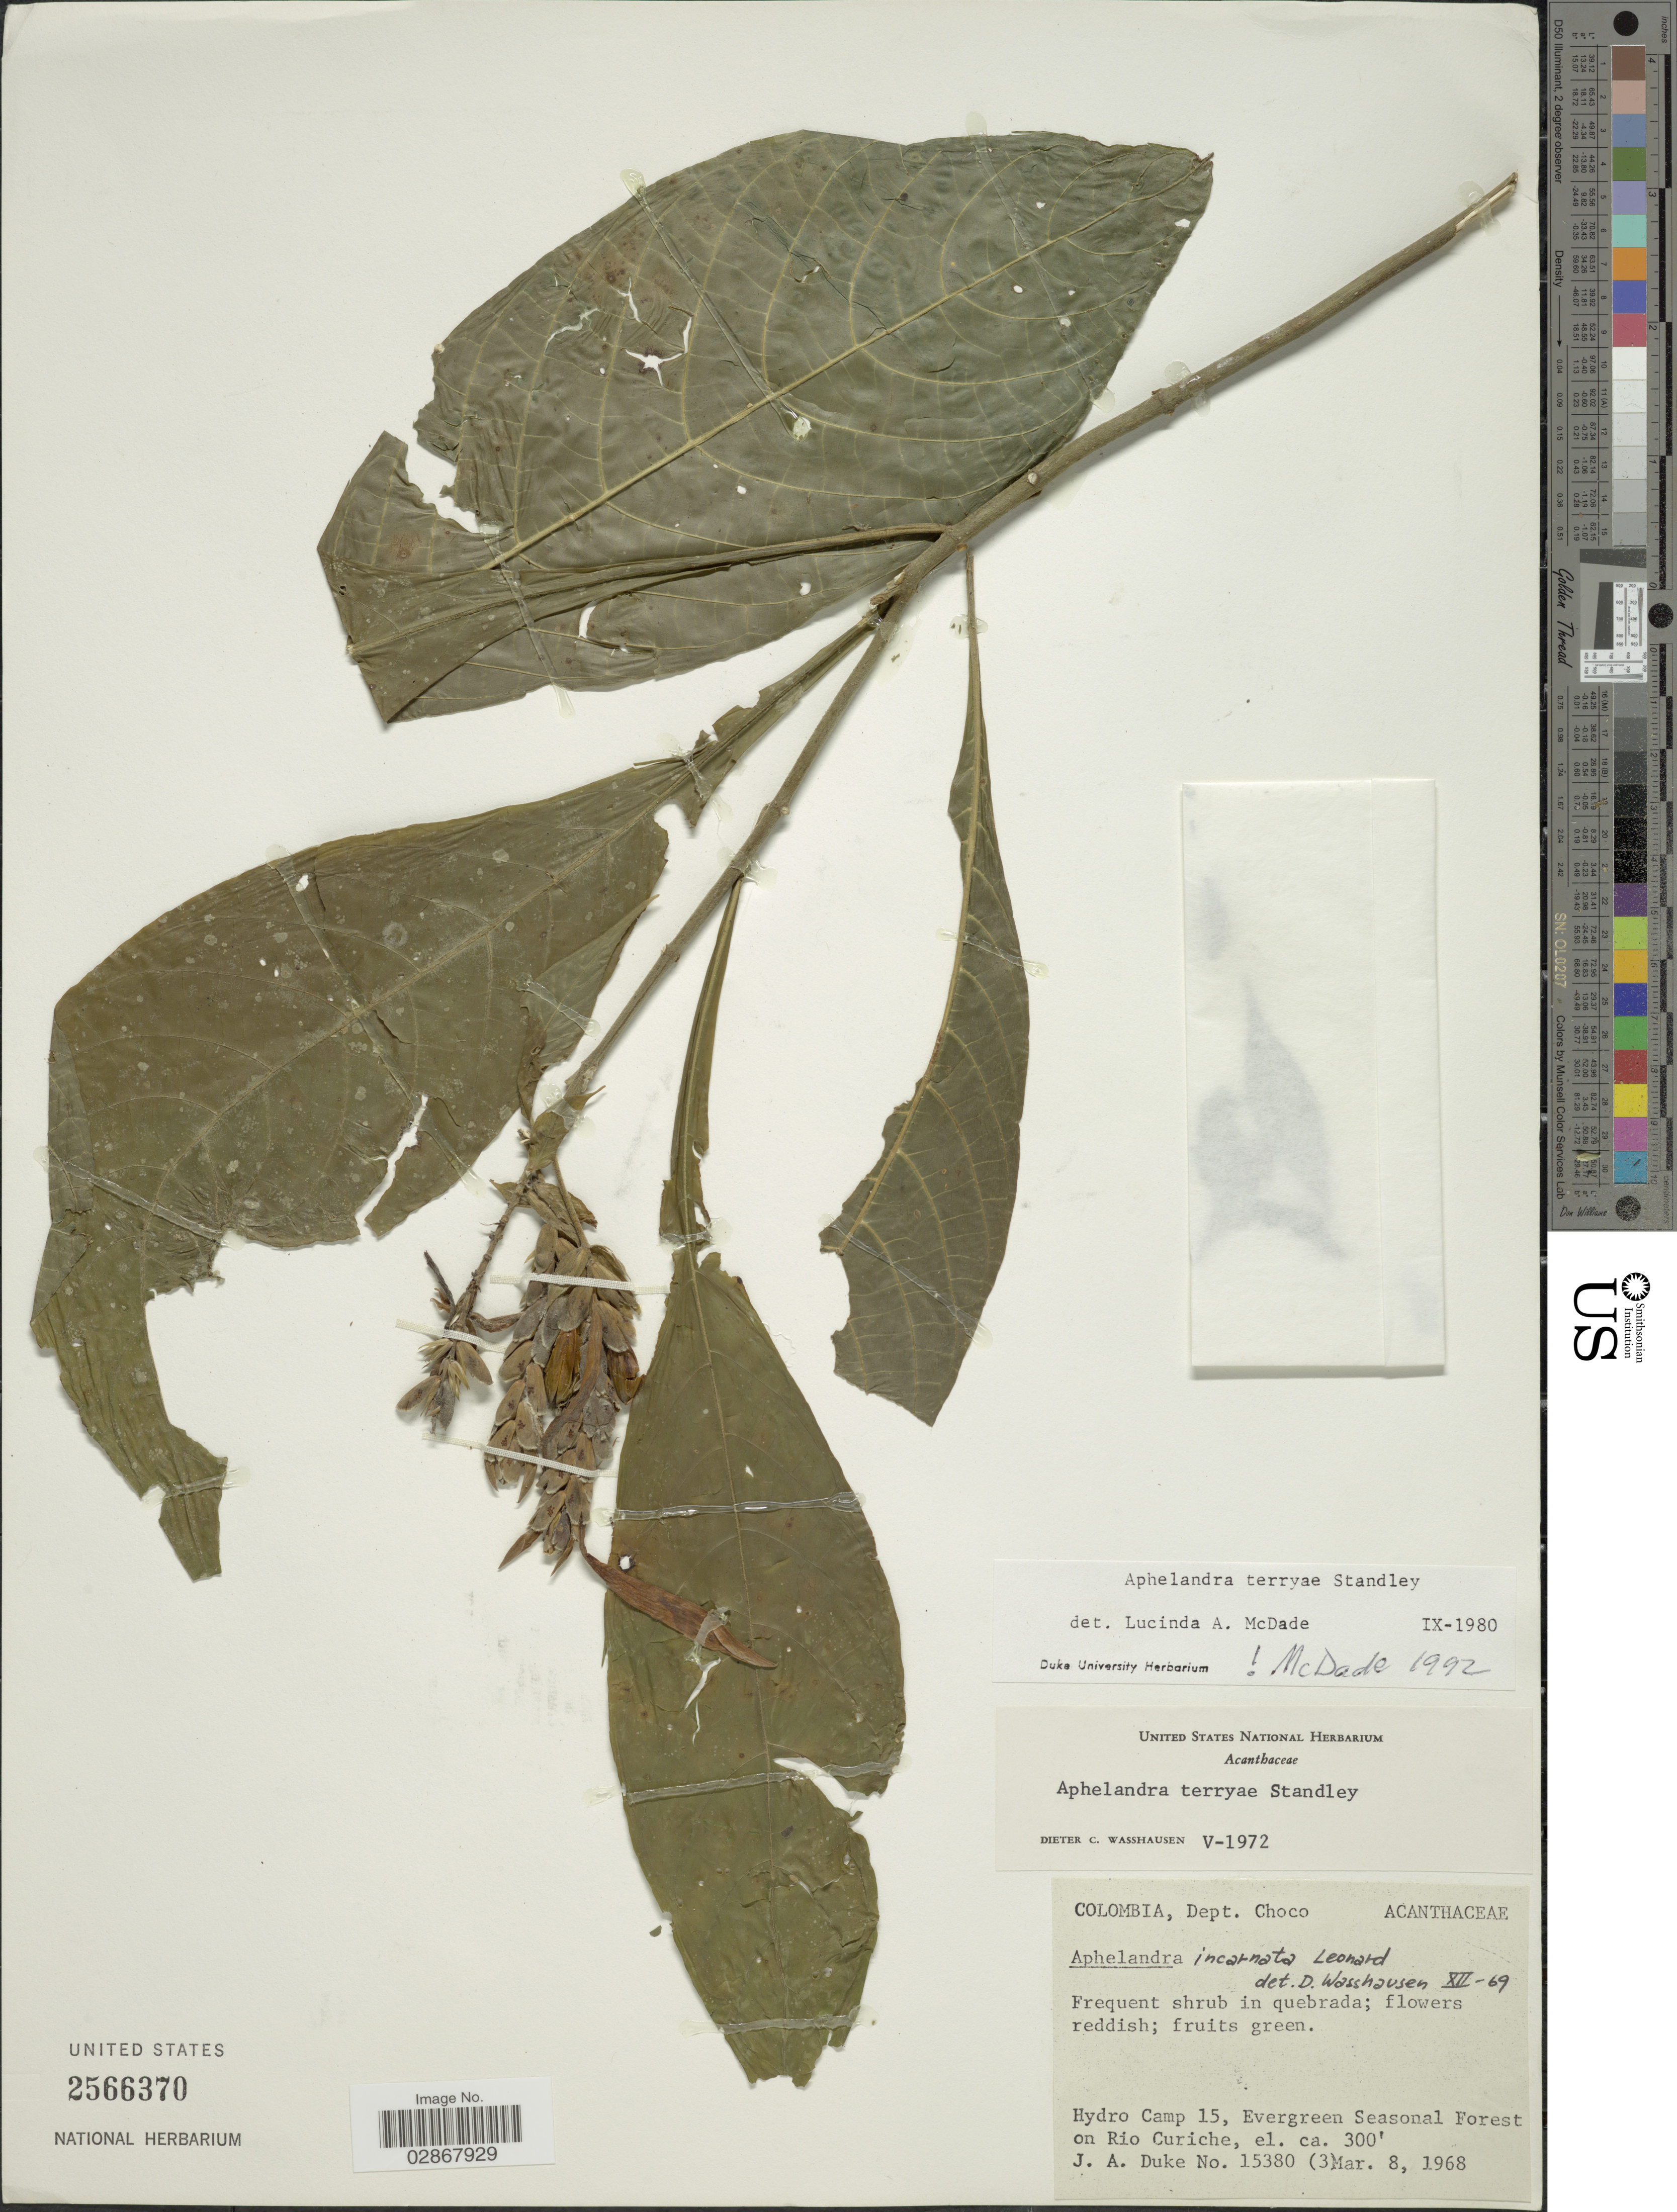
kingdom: Plantae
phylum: Tracheophyta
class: Magnoliopsida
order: Lamiales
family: Acanthaceae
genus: Aphelandra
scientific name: Aphelandra terryae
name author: Standl.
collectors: J. A. Duke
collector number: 15380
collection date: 1968-03-03/1968-03-08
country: Colombia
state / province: Chocó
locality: Dept. Choco. Hydro Camp 15, Evergreen Seasonal Forest on Rio Curiche.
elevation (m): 91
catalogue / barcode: US 2566370